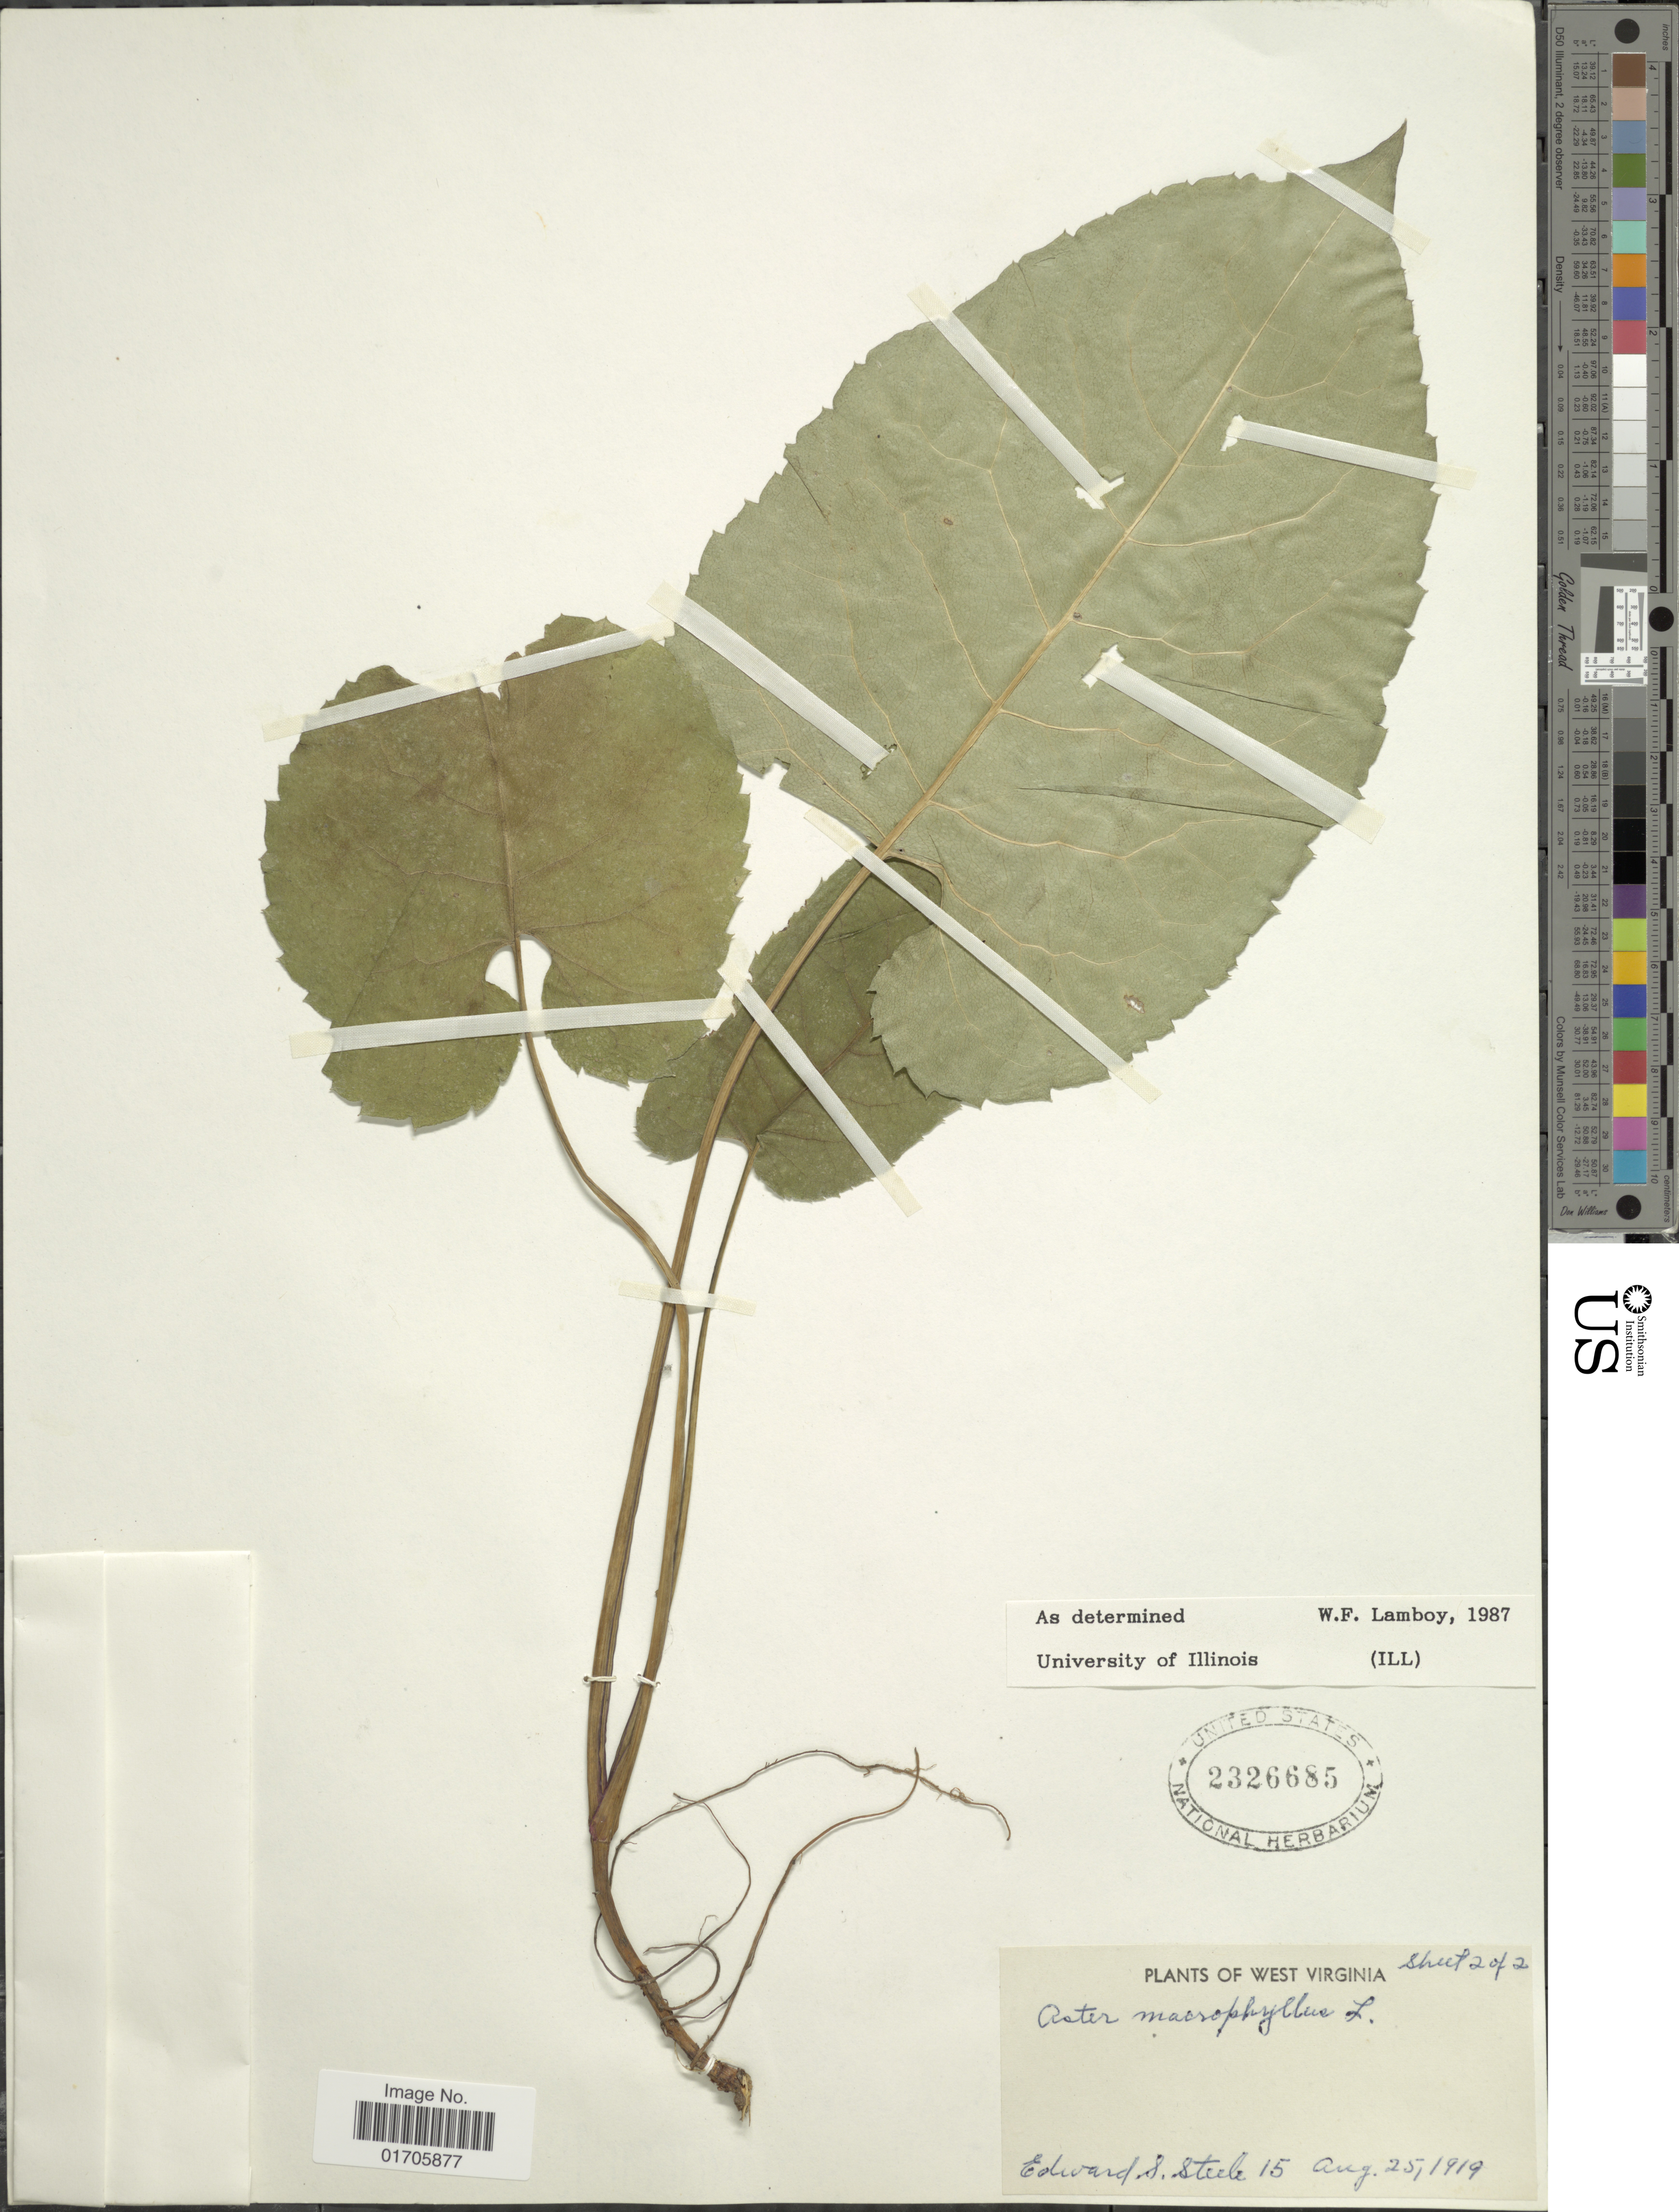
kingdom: Plantae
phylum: Tracheophyta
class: Magnoliopsida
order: Asterales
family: Asteraceae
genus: Eurybia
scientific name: Eurybia macrophylla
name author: (L.) Cass.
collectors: E. Steele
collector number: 15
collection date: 1919-08-25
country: United States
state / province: West Virginia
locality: West Virginia.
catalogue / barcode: US 2326685